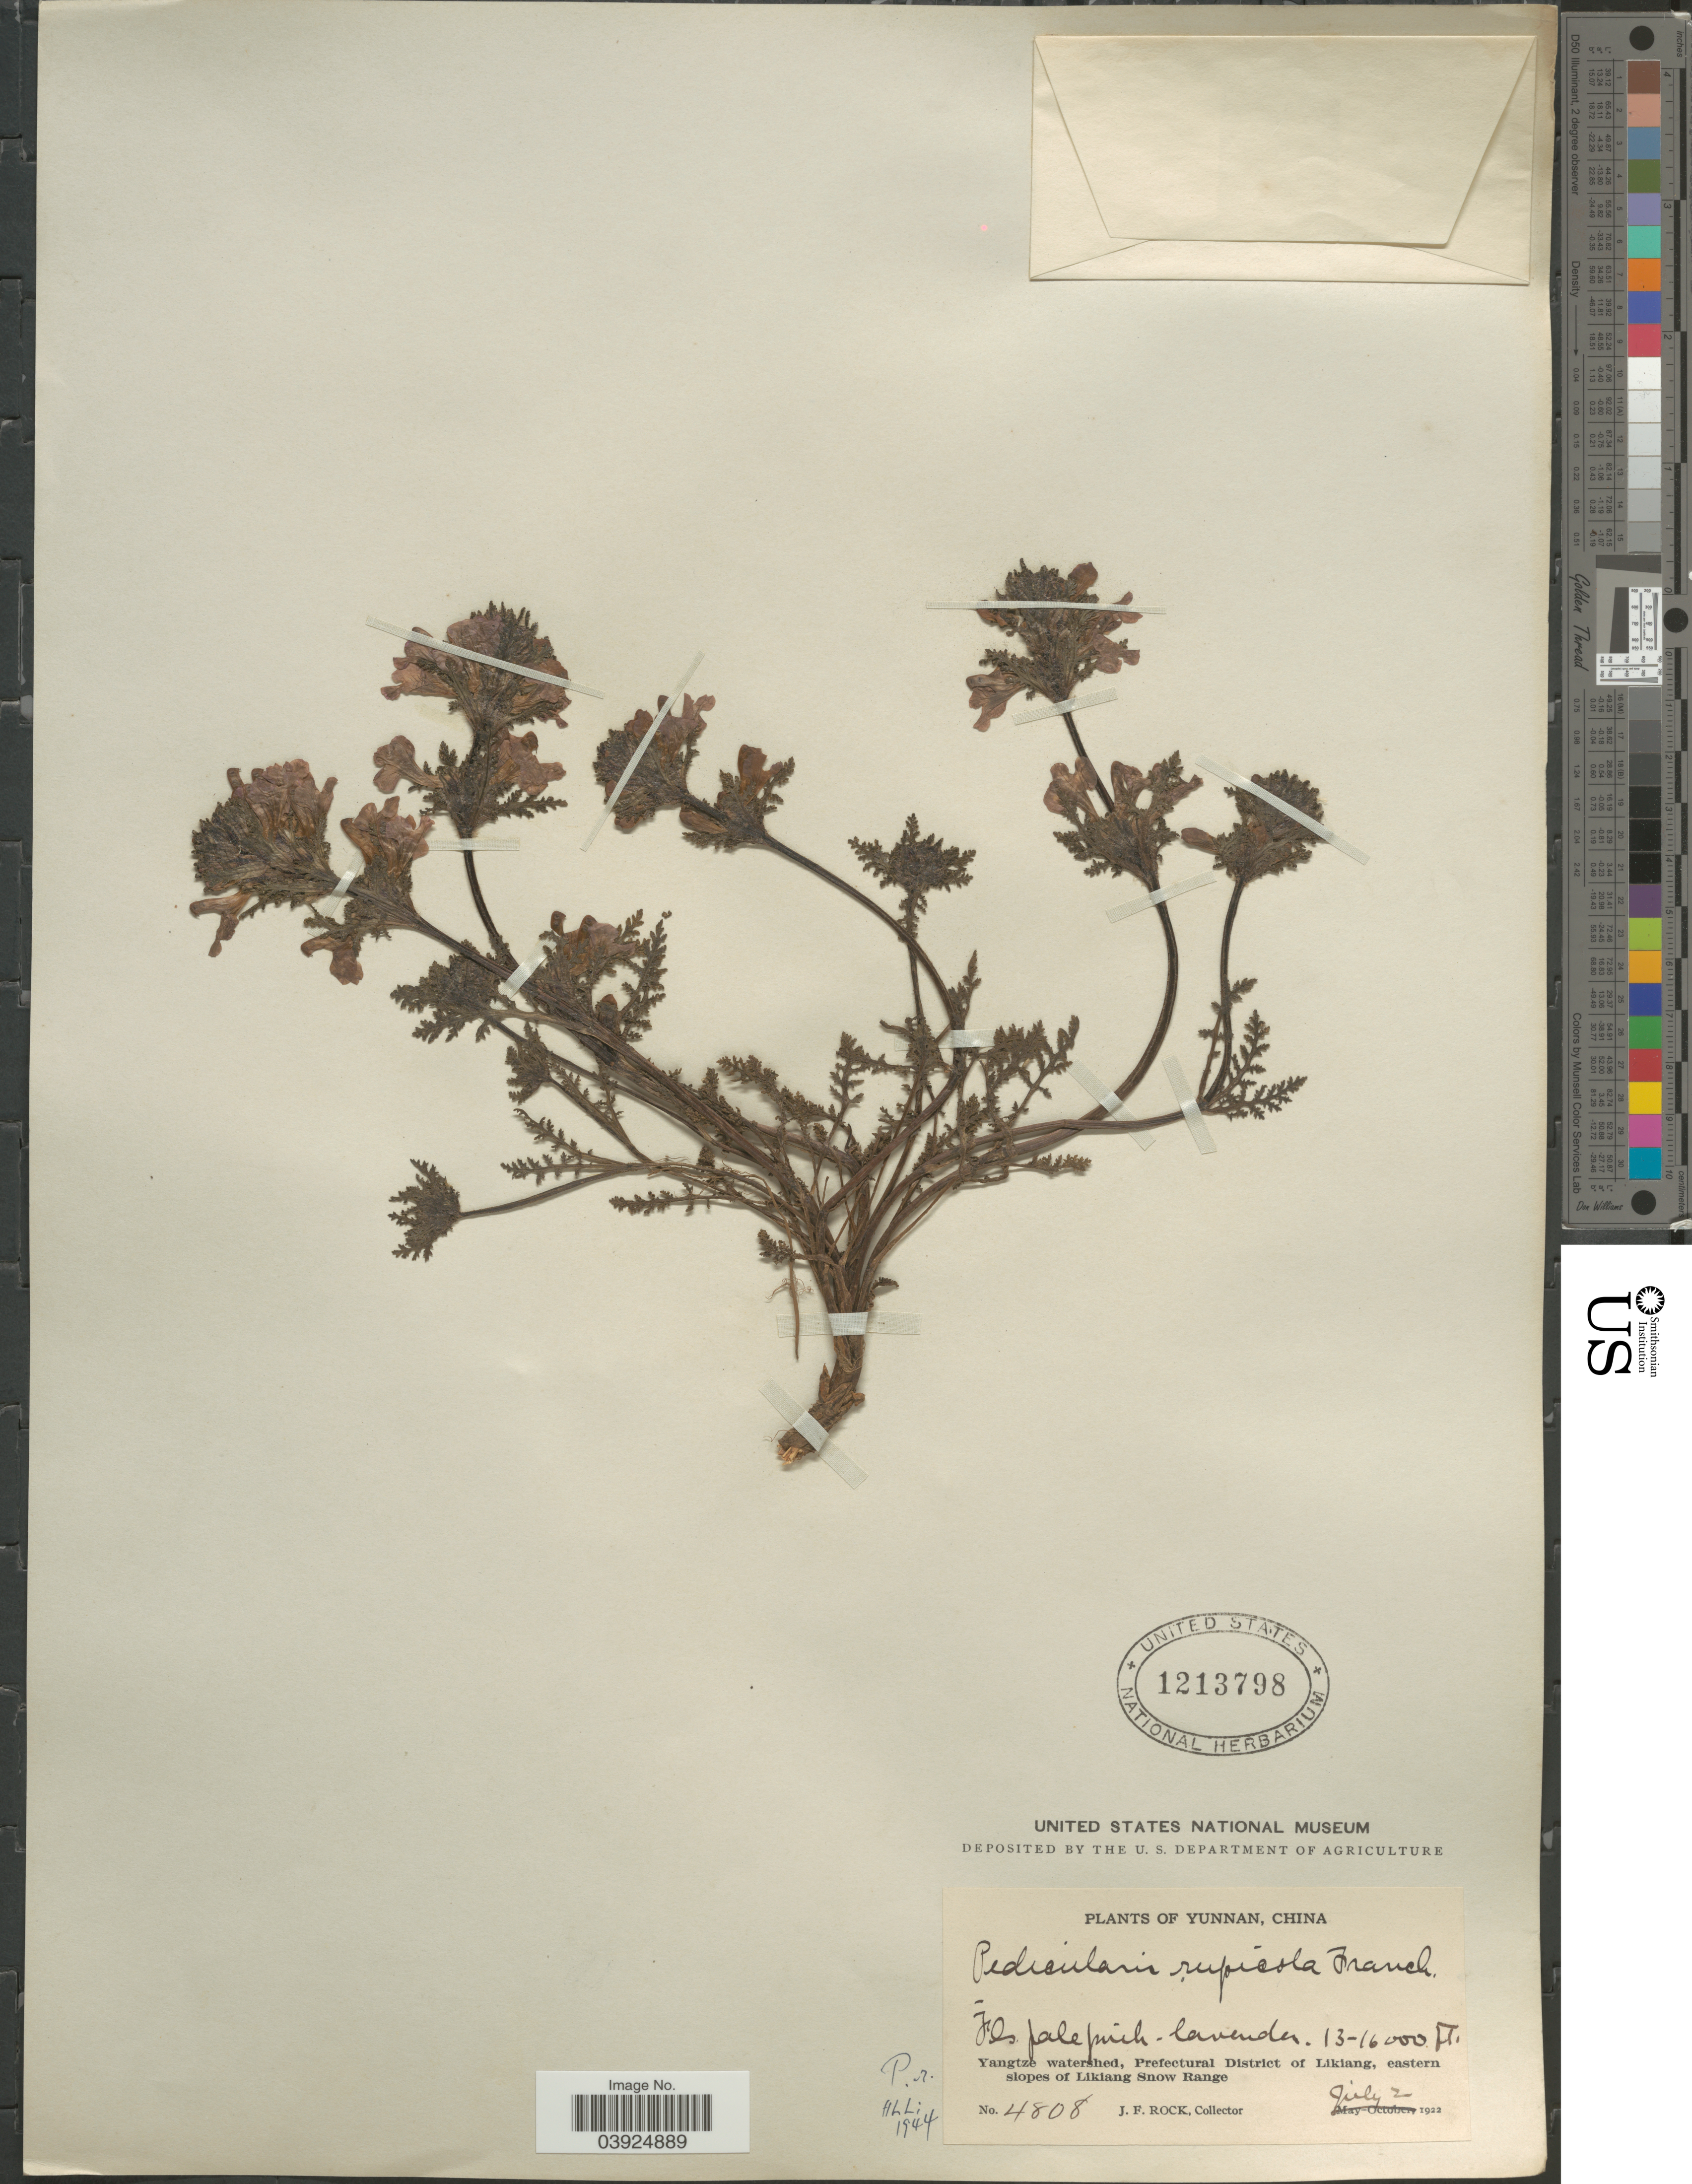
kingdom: Plantae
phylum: Tracheophyta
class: Magnoliopsida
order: Lamiales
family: Orobanchaceae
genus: Pedicularis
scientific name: Pedicularis rupicola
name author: Franch. ex Maxim.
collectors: J. Rock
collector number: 4808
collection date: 1922-07-02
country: China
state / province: Yunnan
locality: Yangtze watershed, Prefectural District of Likiang, eastern slopes of Likiang Snow Range.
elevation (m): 3962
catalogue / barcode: US 1213798